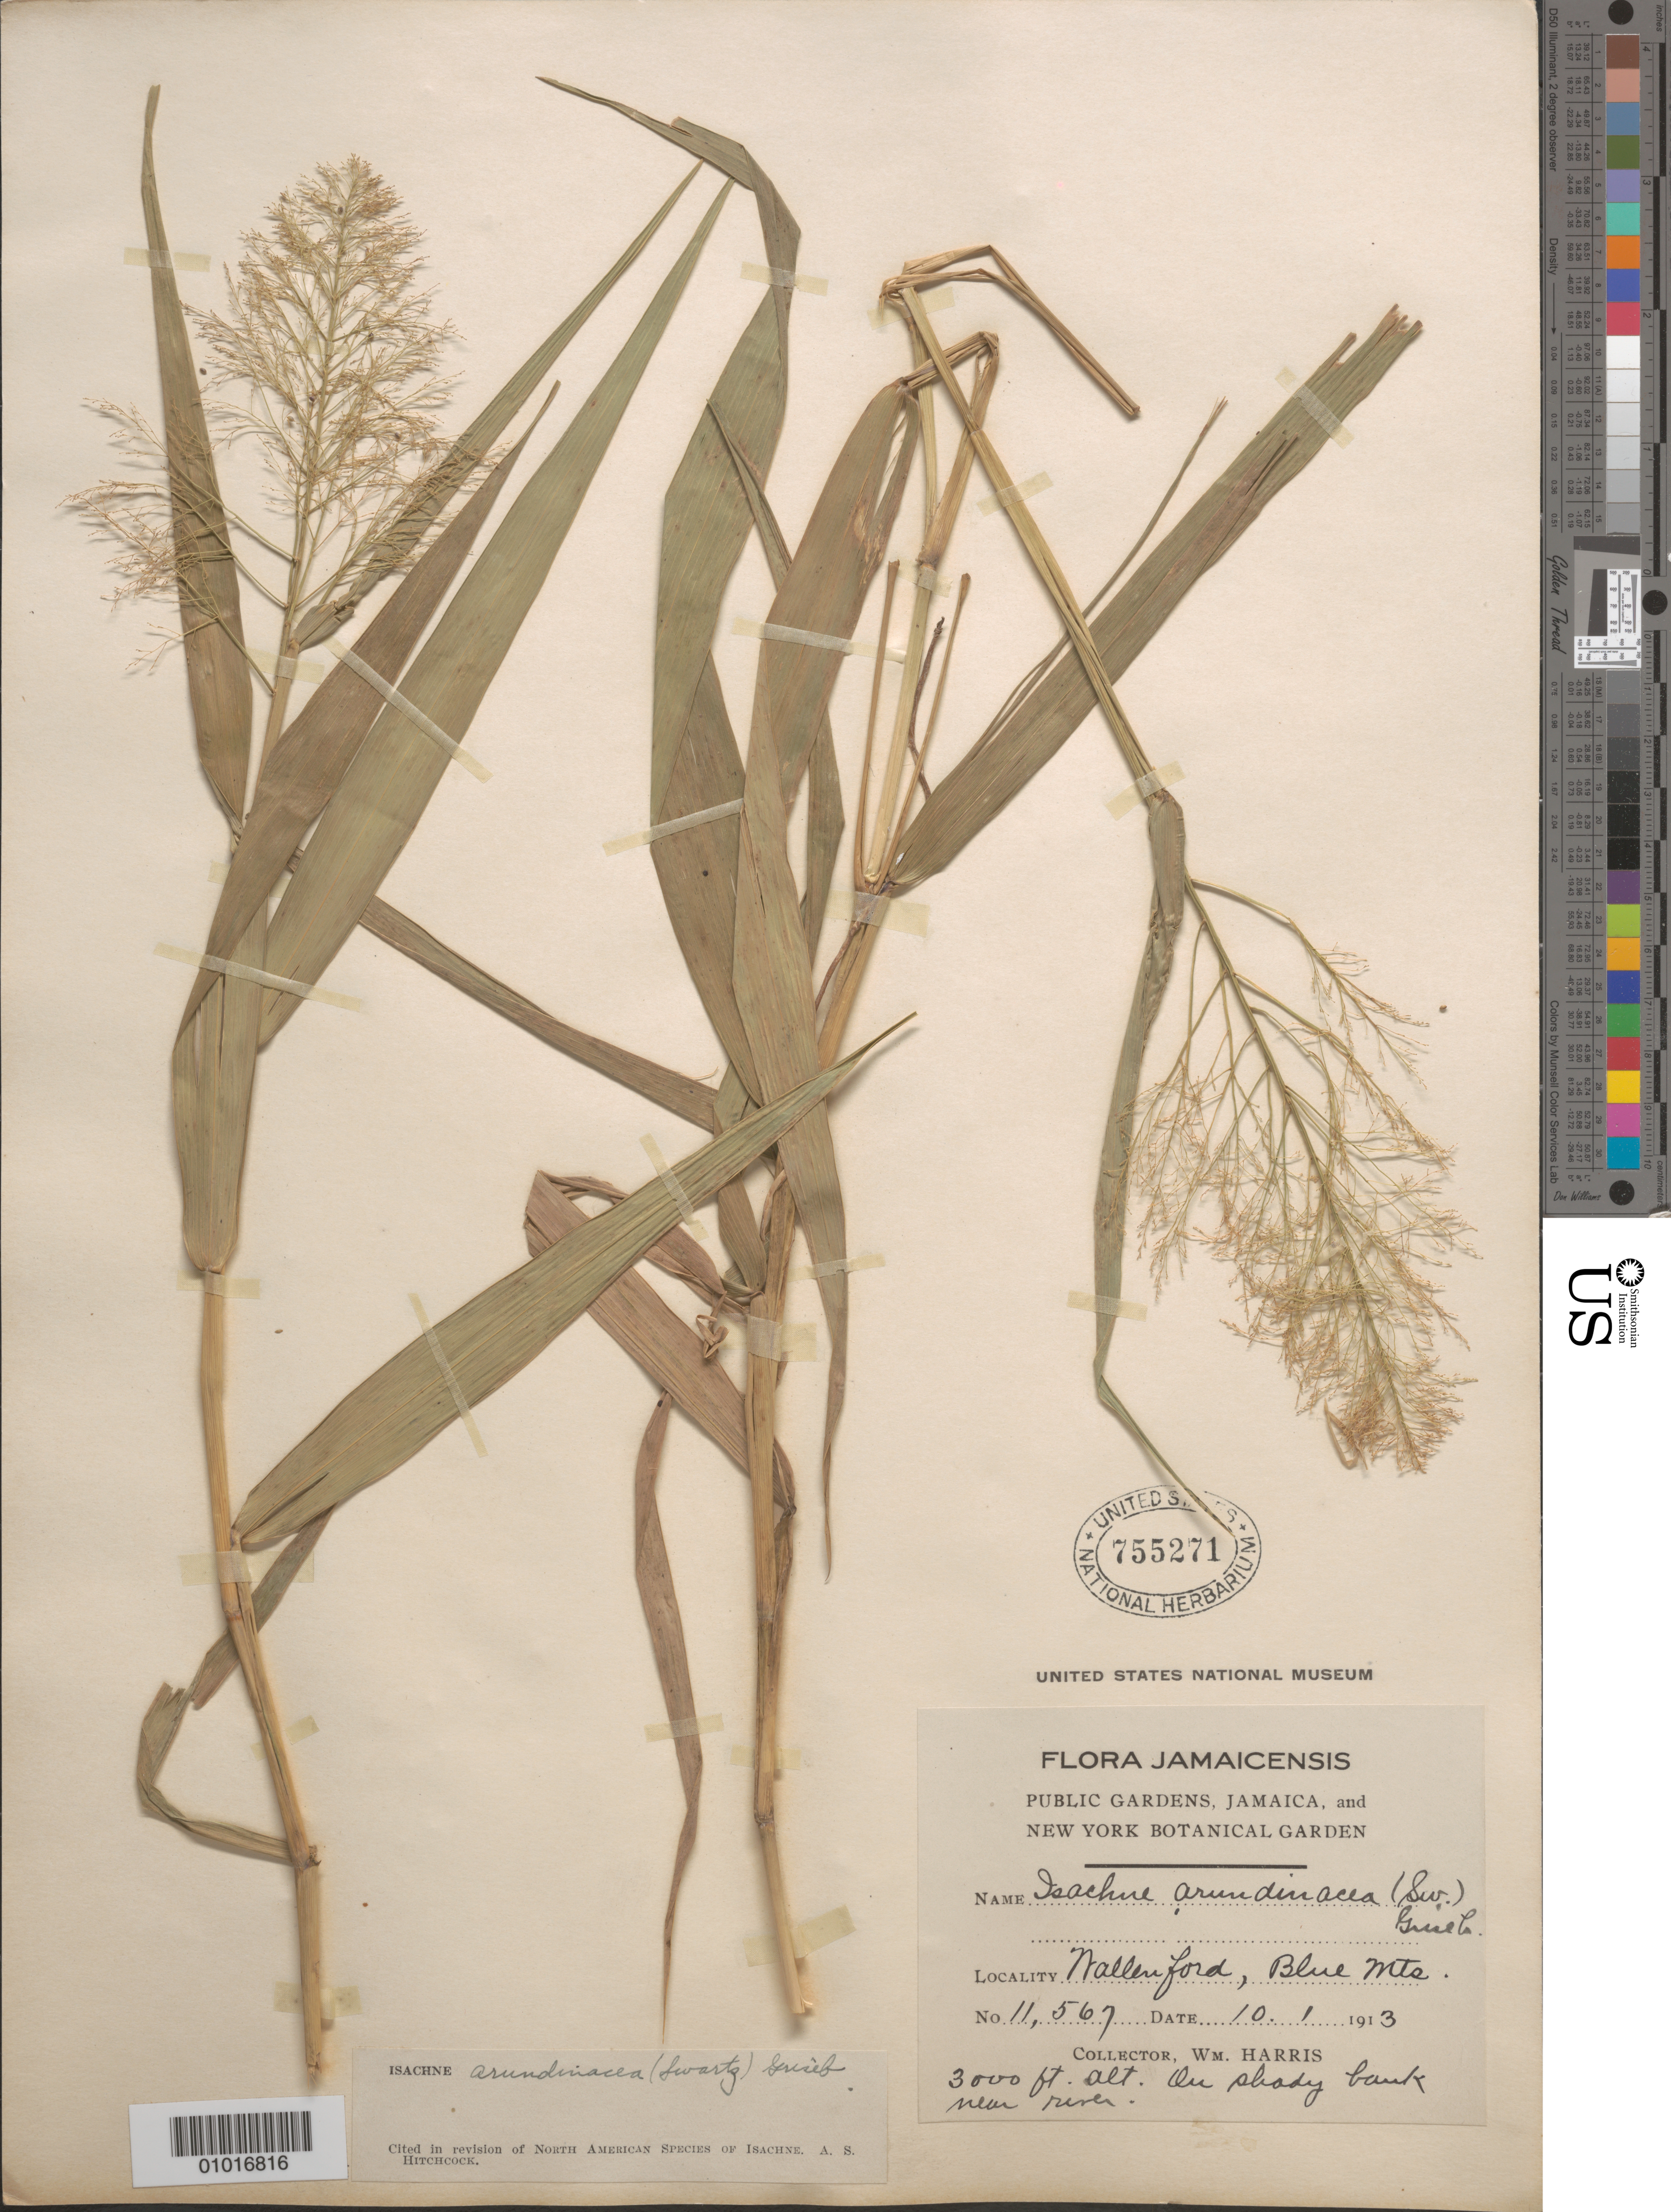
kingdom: Plantae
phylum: Tracheophyta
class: Liliopsida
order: Poales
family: Poaceae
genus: Isachne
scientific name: Isachne arundinacea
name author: (Sw.) Griseb.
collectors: W. H. Harris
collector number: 11567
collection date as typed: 10 Jan 1913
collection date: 1913-01-10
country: Jamaica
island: Jamaica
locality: Nallenford, Blue Mts.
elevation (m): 914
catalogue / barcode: US 755271